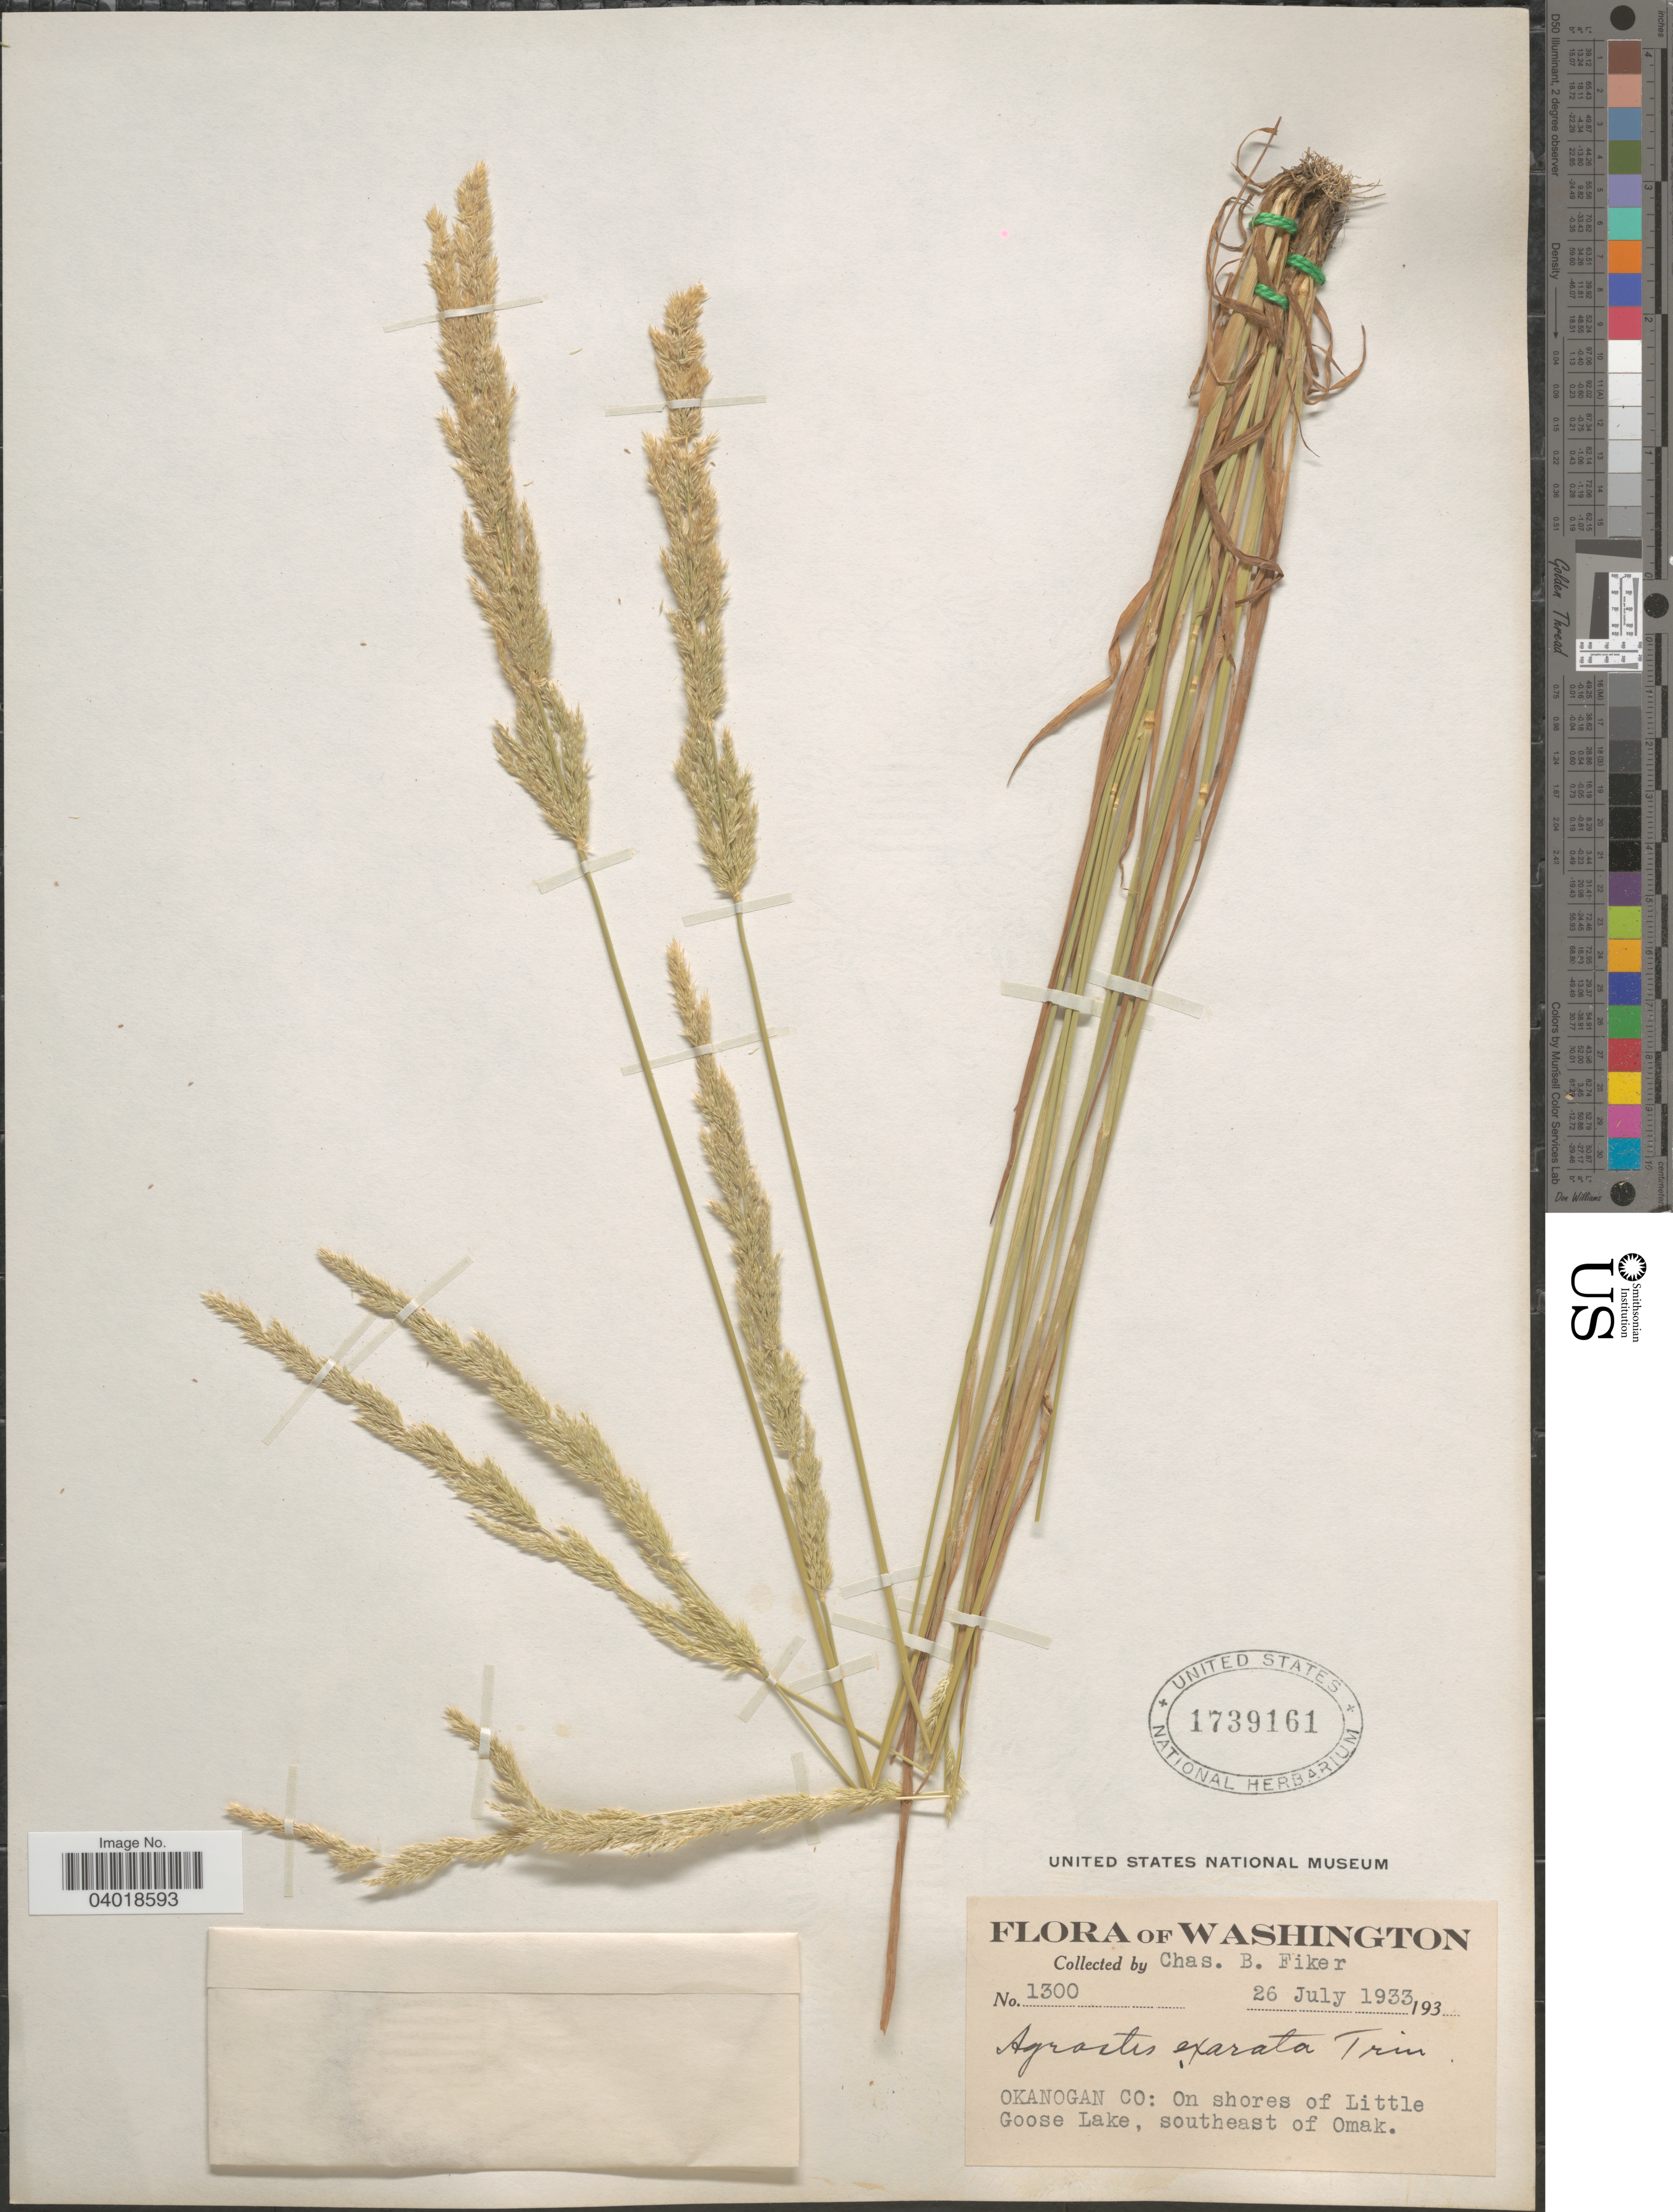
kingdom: Plantae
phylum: Tracheophyta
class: Liliopsida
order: Poales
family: Poaceae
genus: Agrostis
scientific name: Agrostis exarata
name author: Trin.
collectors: C. Fiker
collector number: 1300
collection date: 1933-07-26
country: United States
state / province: Washington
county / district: Okanogan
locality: Okanogan Co: On shores of Little Goose Lake, southeast of Omak.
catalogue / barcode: US 1739161